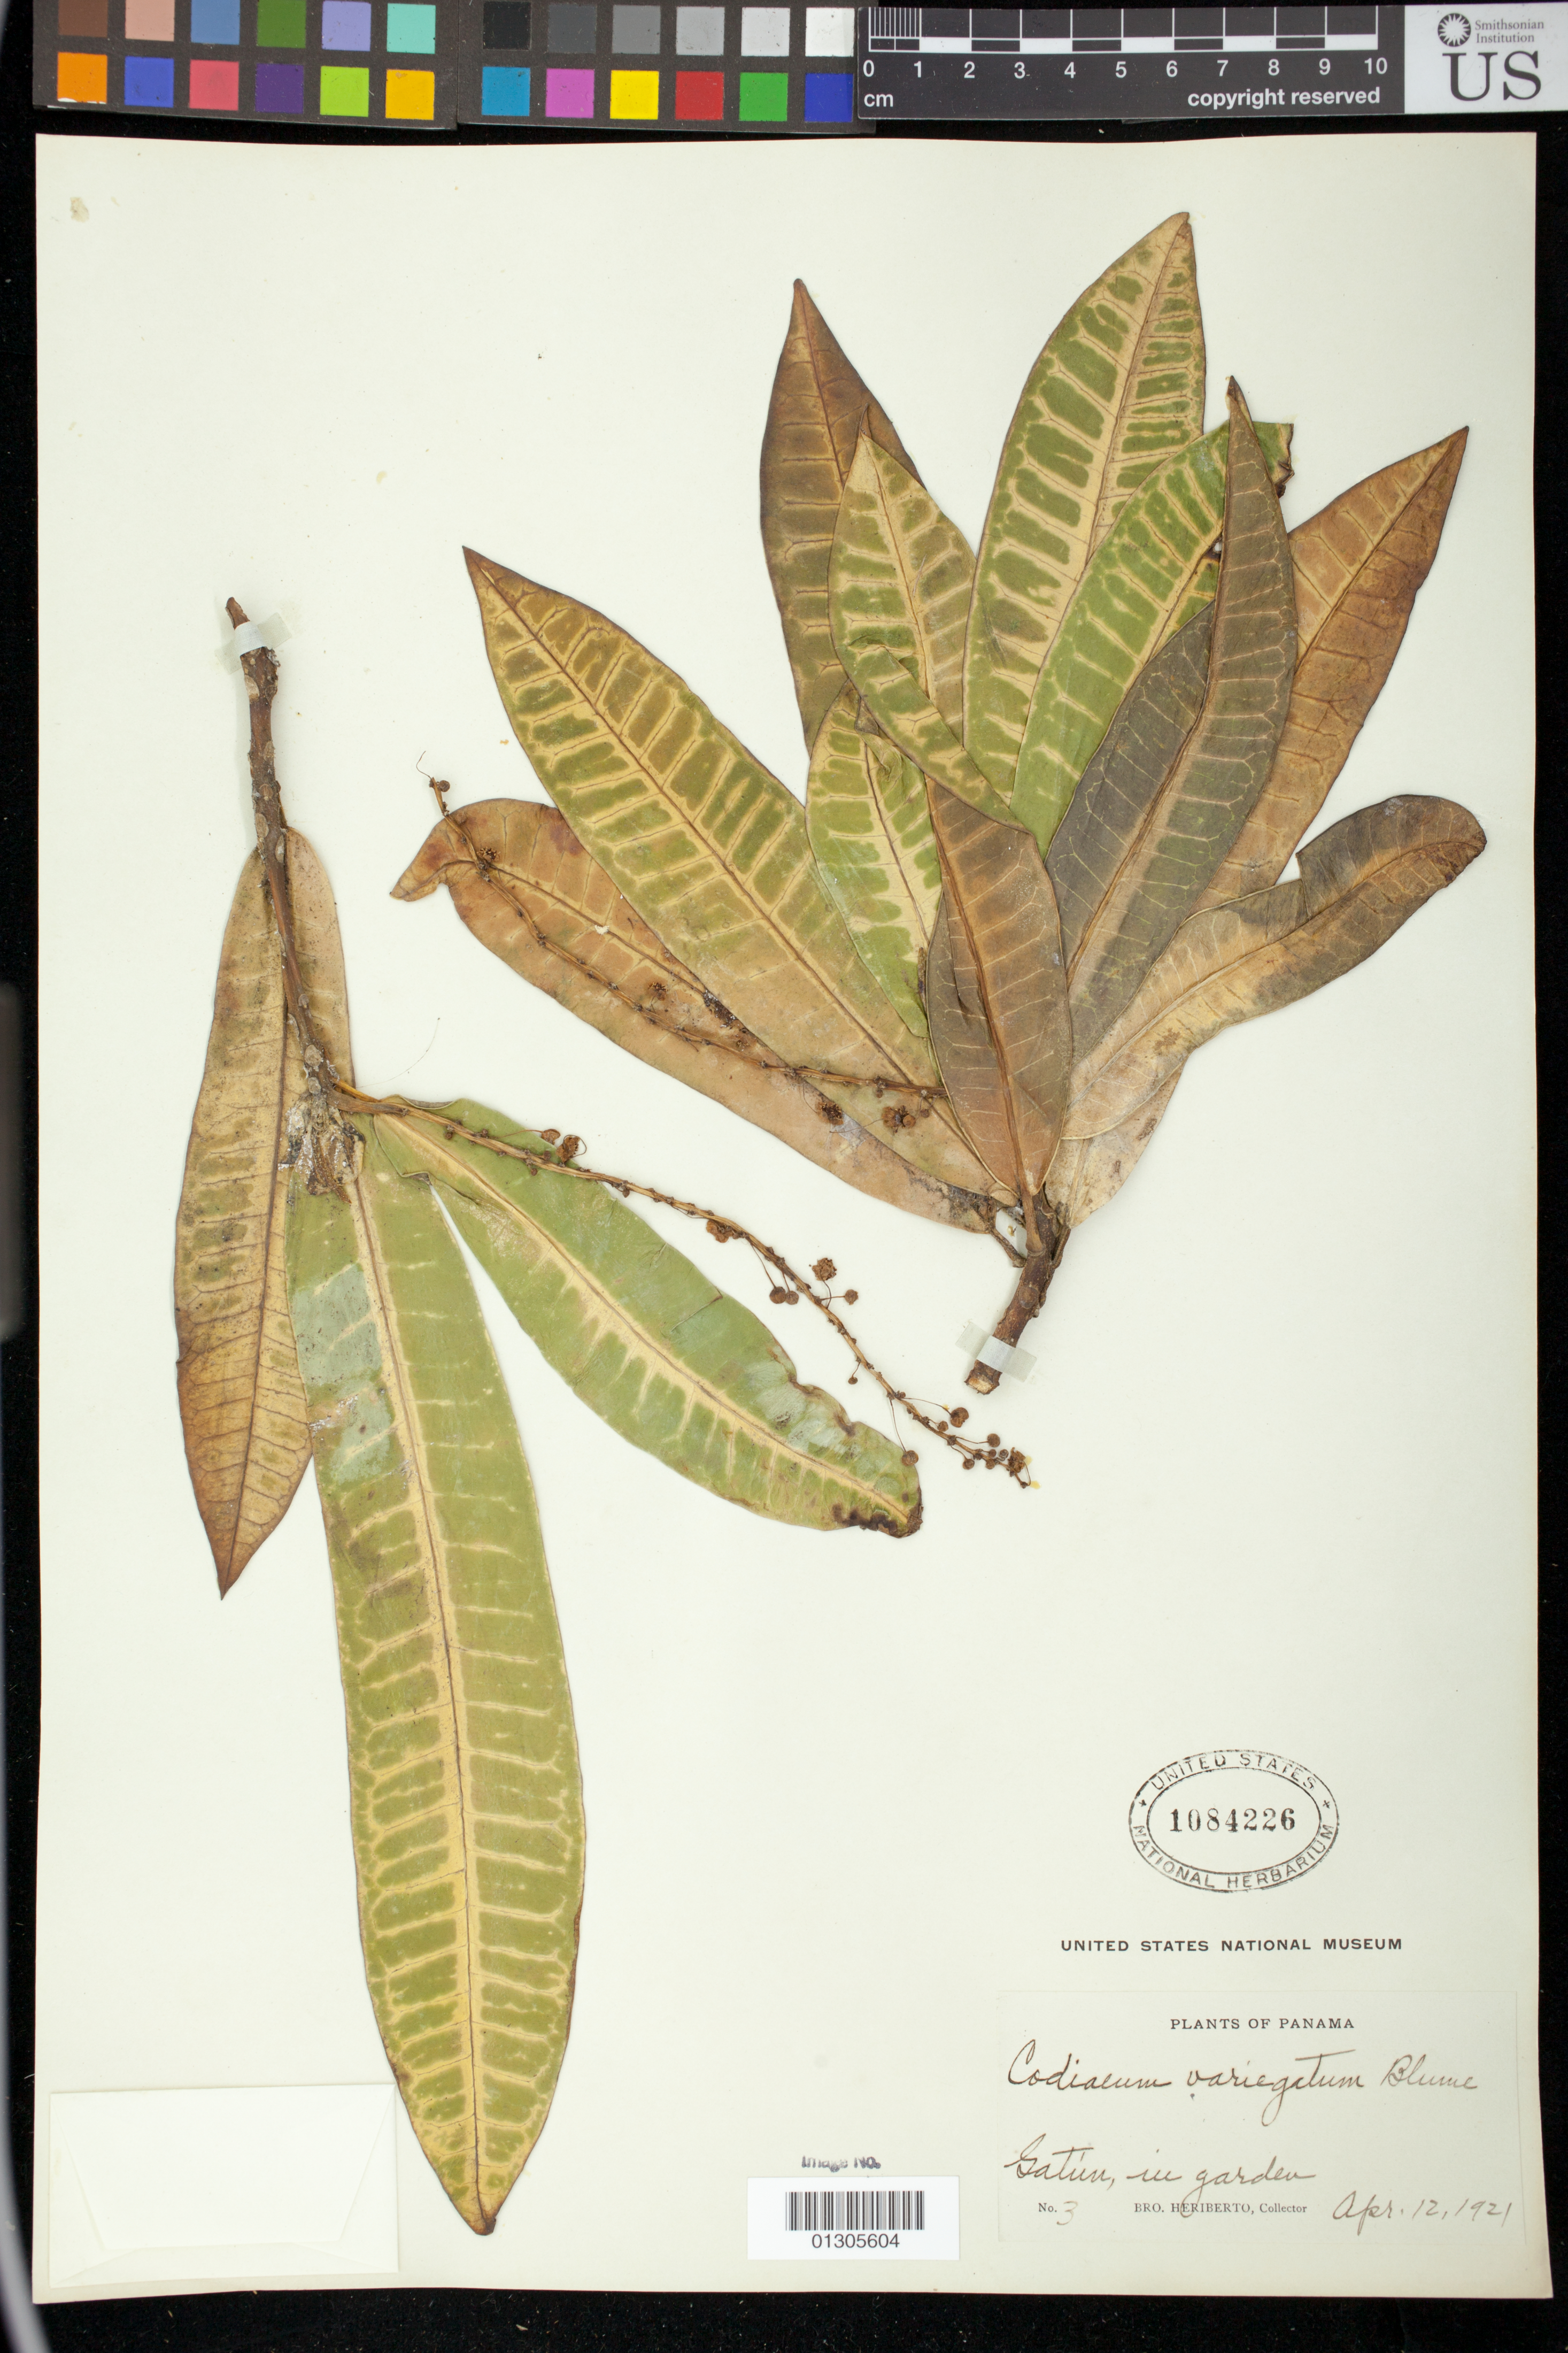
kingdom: Plantae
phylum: Tracheophyta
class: Magnoliopsida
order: Malpighiales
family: Euphorbiaceae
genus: Codiaeum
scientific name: Codiaeum variegatum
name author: (L.) Rumph. ex A. Juss.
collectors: B. Heriberto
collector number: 3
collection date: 1921-04-12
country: Panama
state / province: Colón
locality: Gatun, in garden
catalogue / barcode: US 1084226